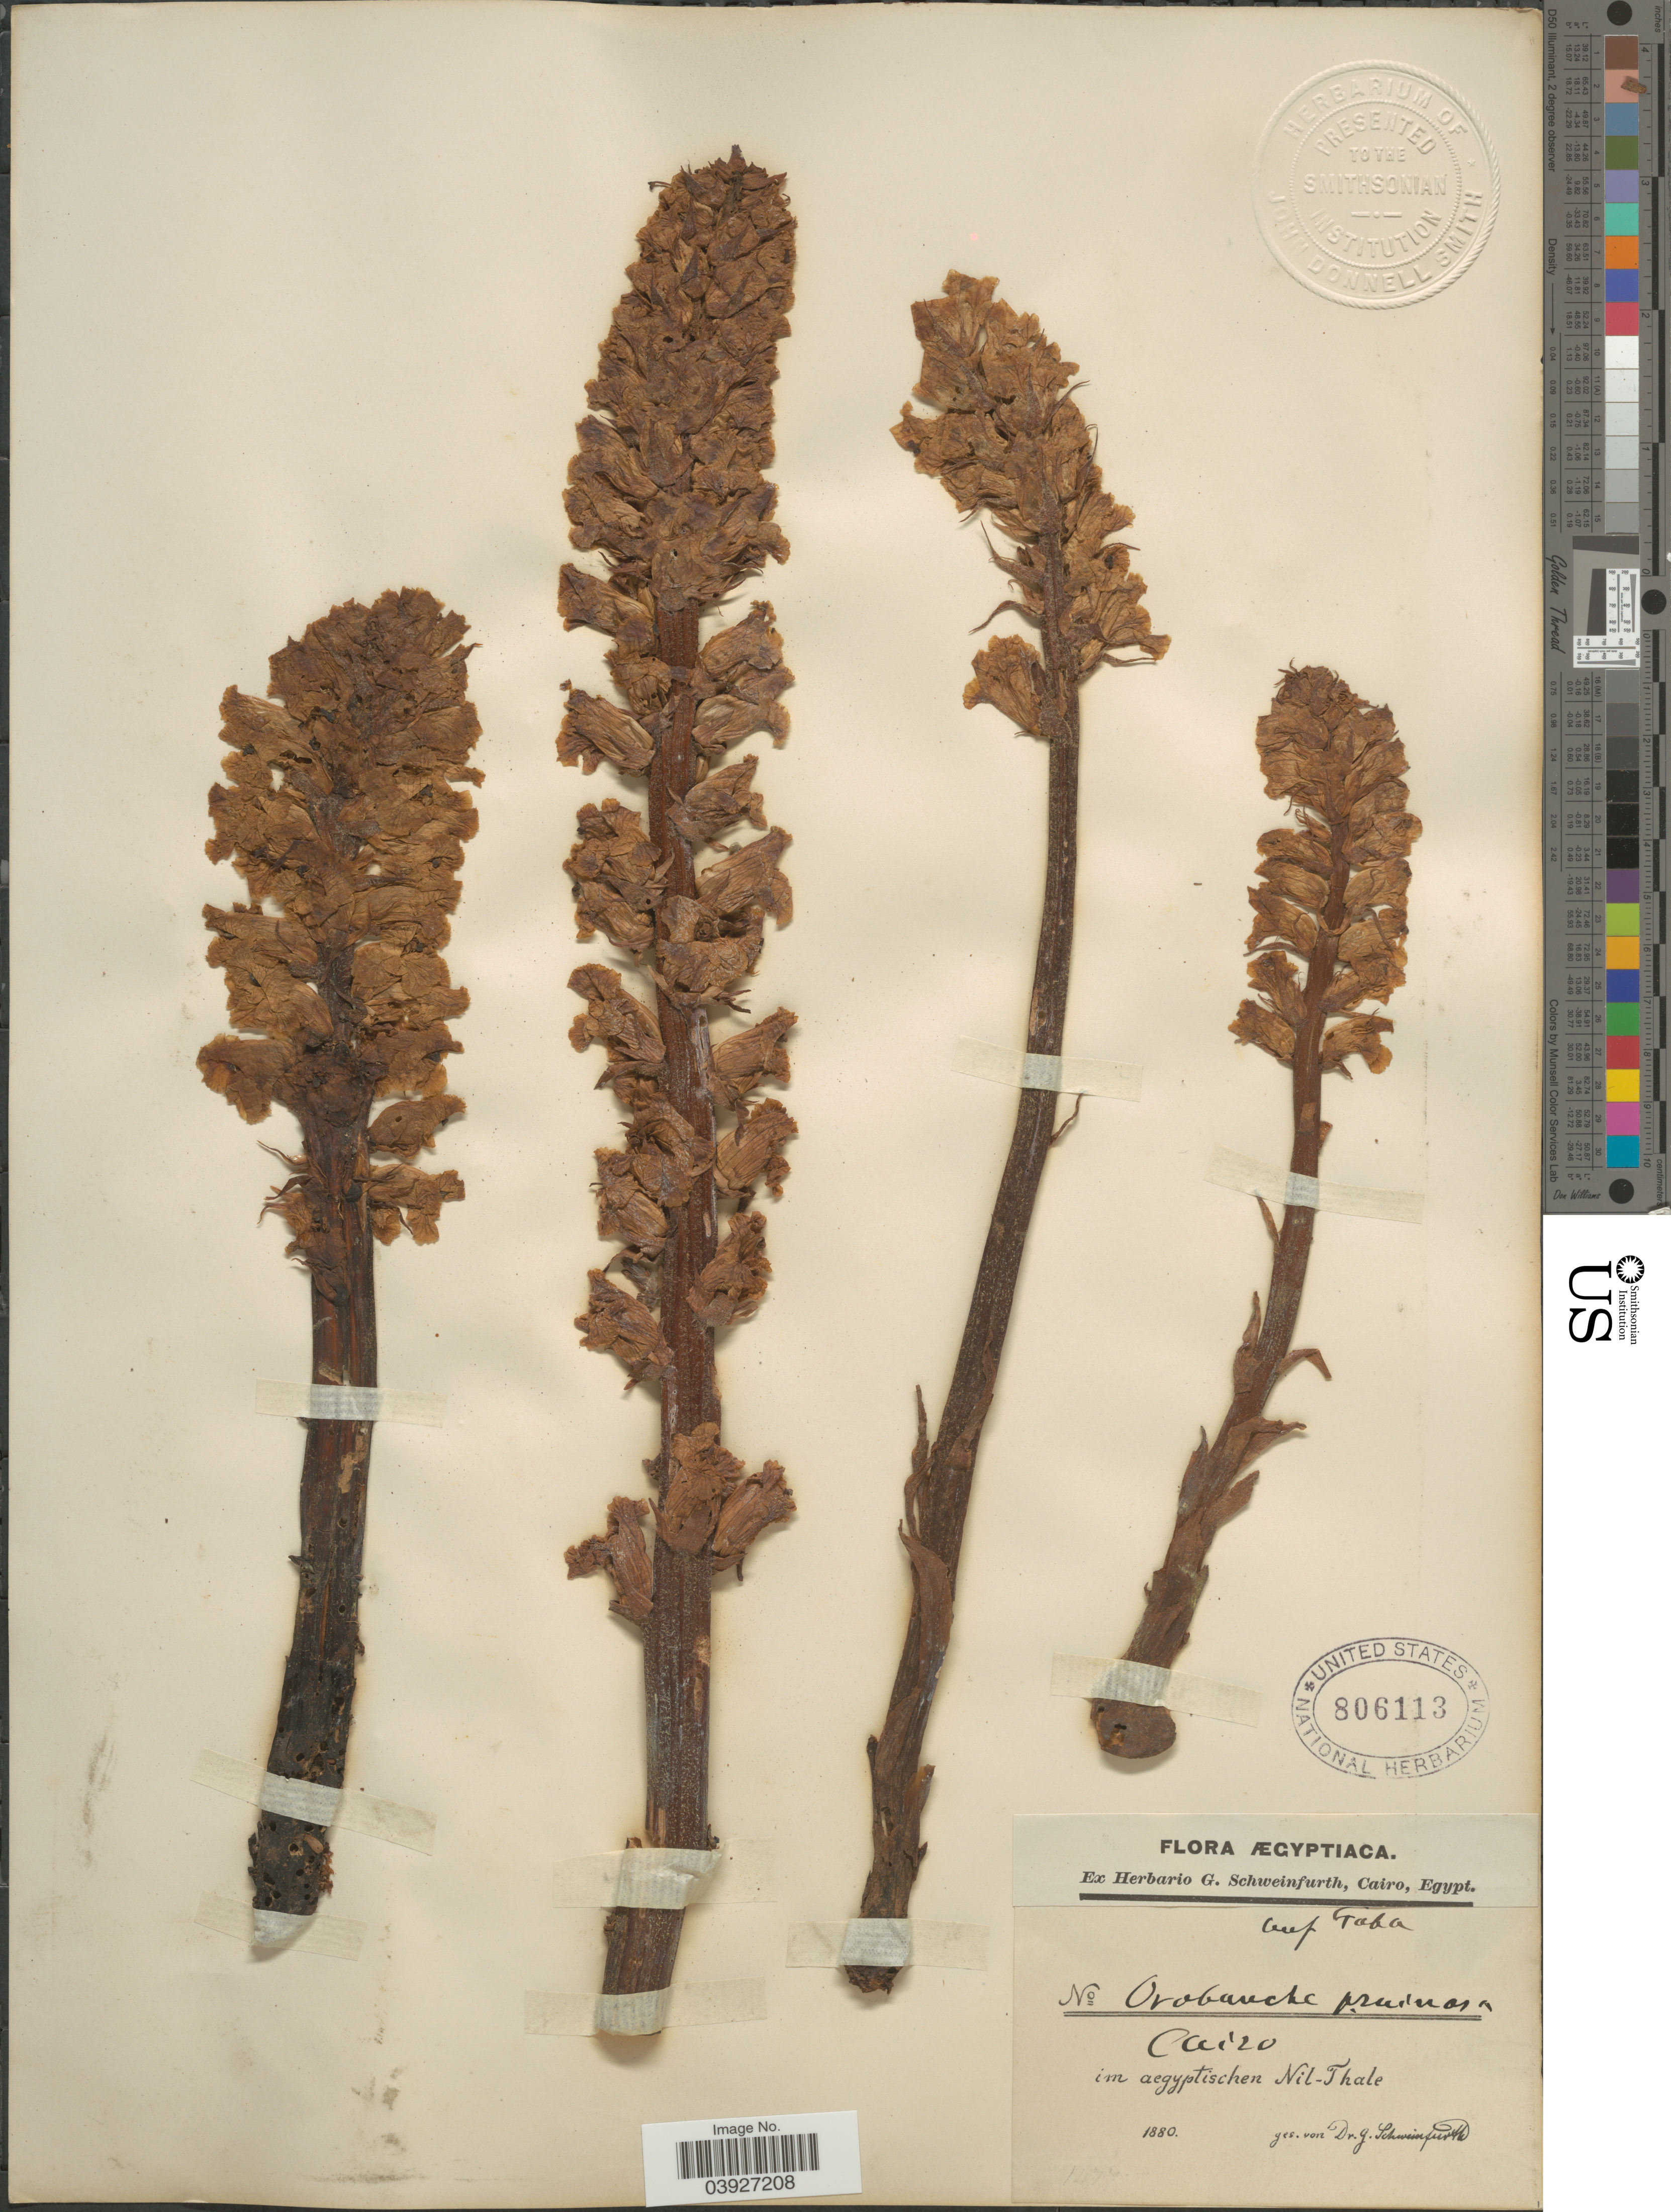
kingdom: Plantae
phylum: Tracheophyta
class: Magnoliopsida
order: Lamiales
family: Orobanchaceae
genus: Orobanche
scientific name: Orobanche crenata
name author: Vell.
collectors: G. A. Schweinfurth (herbarium)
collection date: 1880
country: Egypt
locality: Cairo. Im aegyptischen Nil-Thale.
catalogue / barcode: US 806113